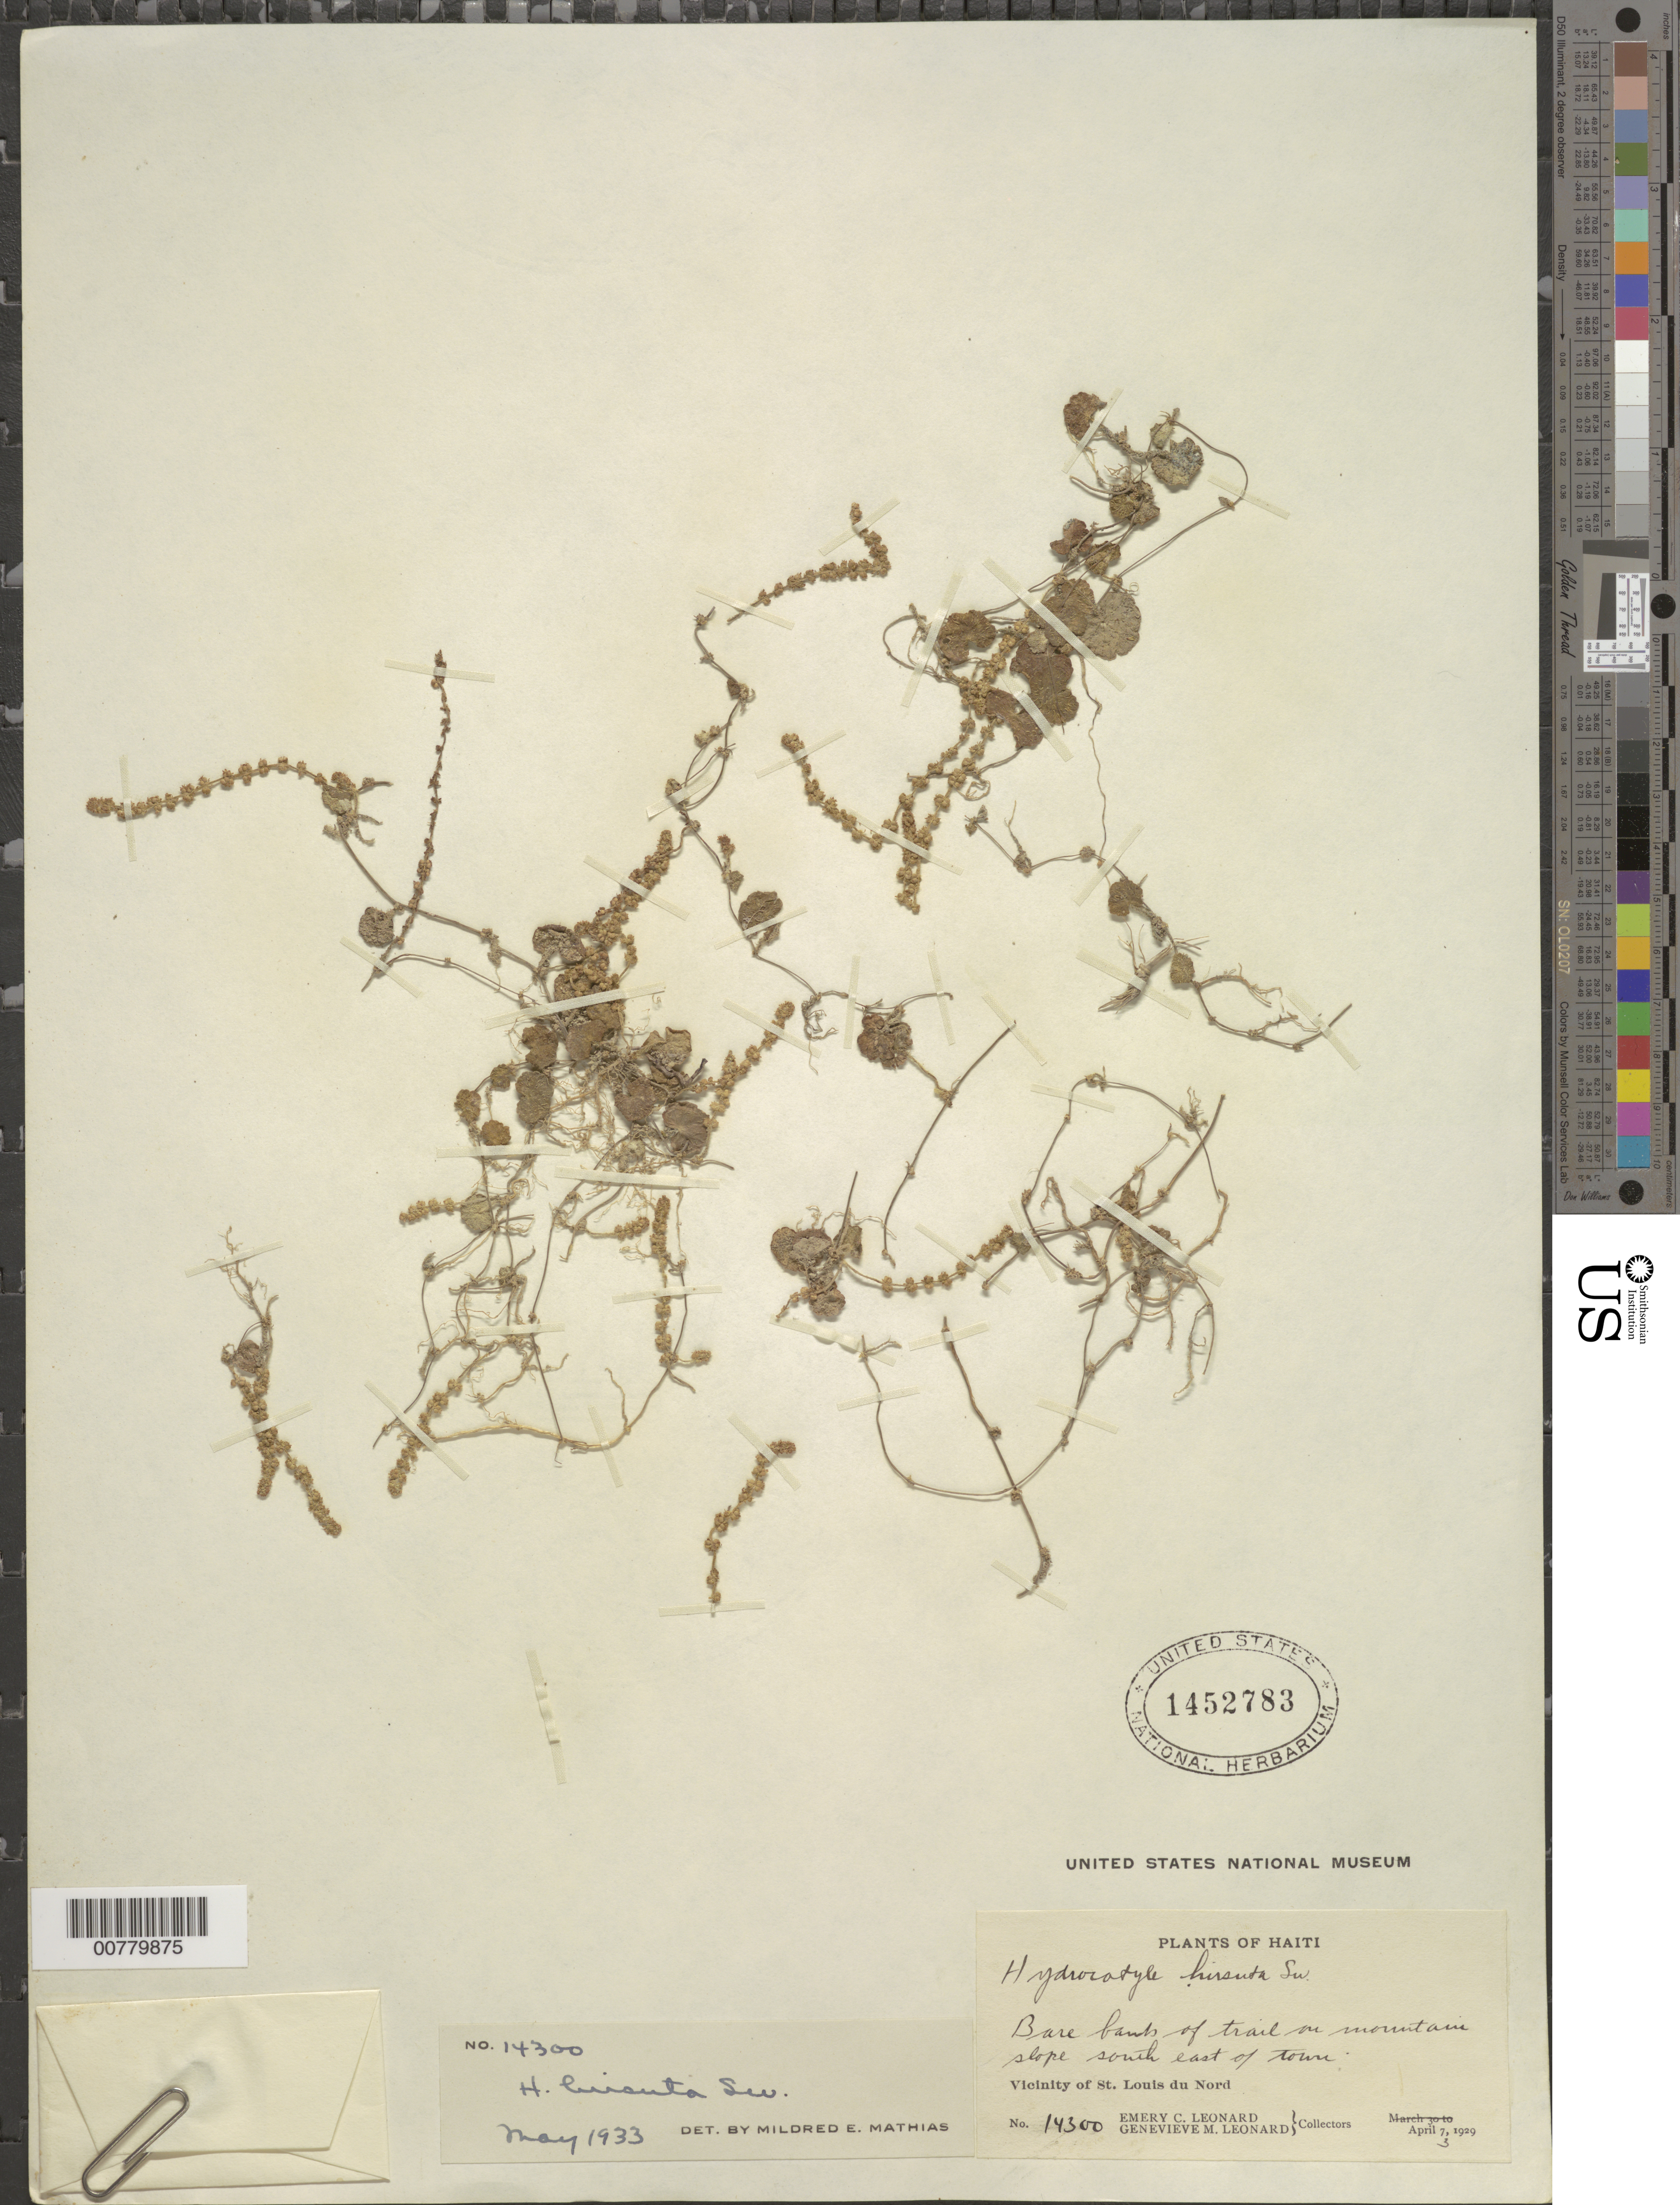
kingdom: Plantae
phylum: Tracheophyta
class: Magnoliopsida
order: Apiales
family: Araliaceae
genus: Hydrocotyle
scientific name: Hydrocotyle hirsuta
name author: Sw.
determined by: Mathias, M. E.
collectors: E. C. Leonard & G. M. Leonard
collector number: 14300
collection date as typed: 03 Apr 1929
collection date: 1929-04-03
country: Haiti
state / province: Nord-Ouest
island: Hispaniola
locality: Vicinity of St. Louis du Nord, mountains slope south east of town.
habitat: Bare banks of trail.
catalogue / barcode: US 1452783